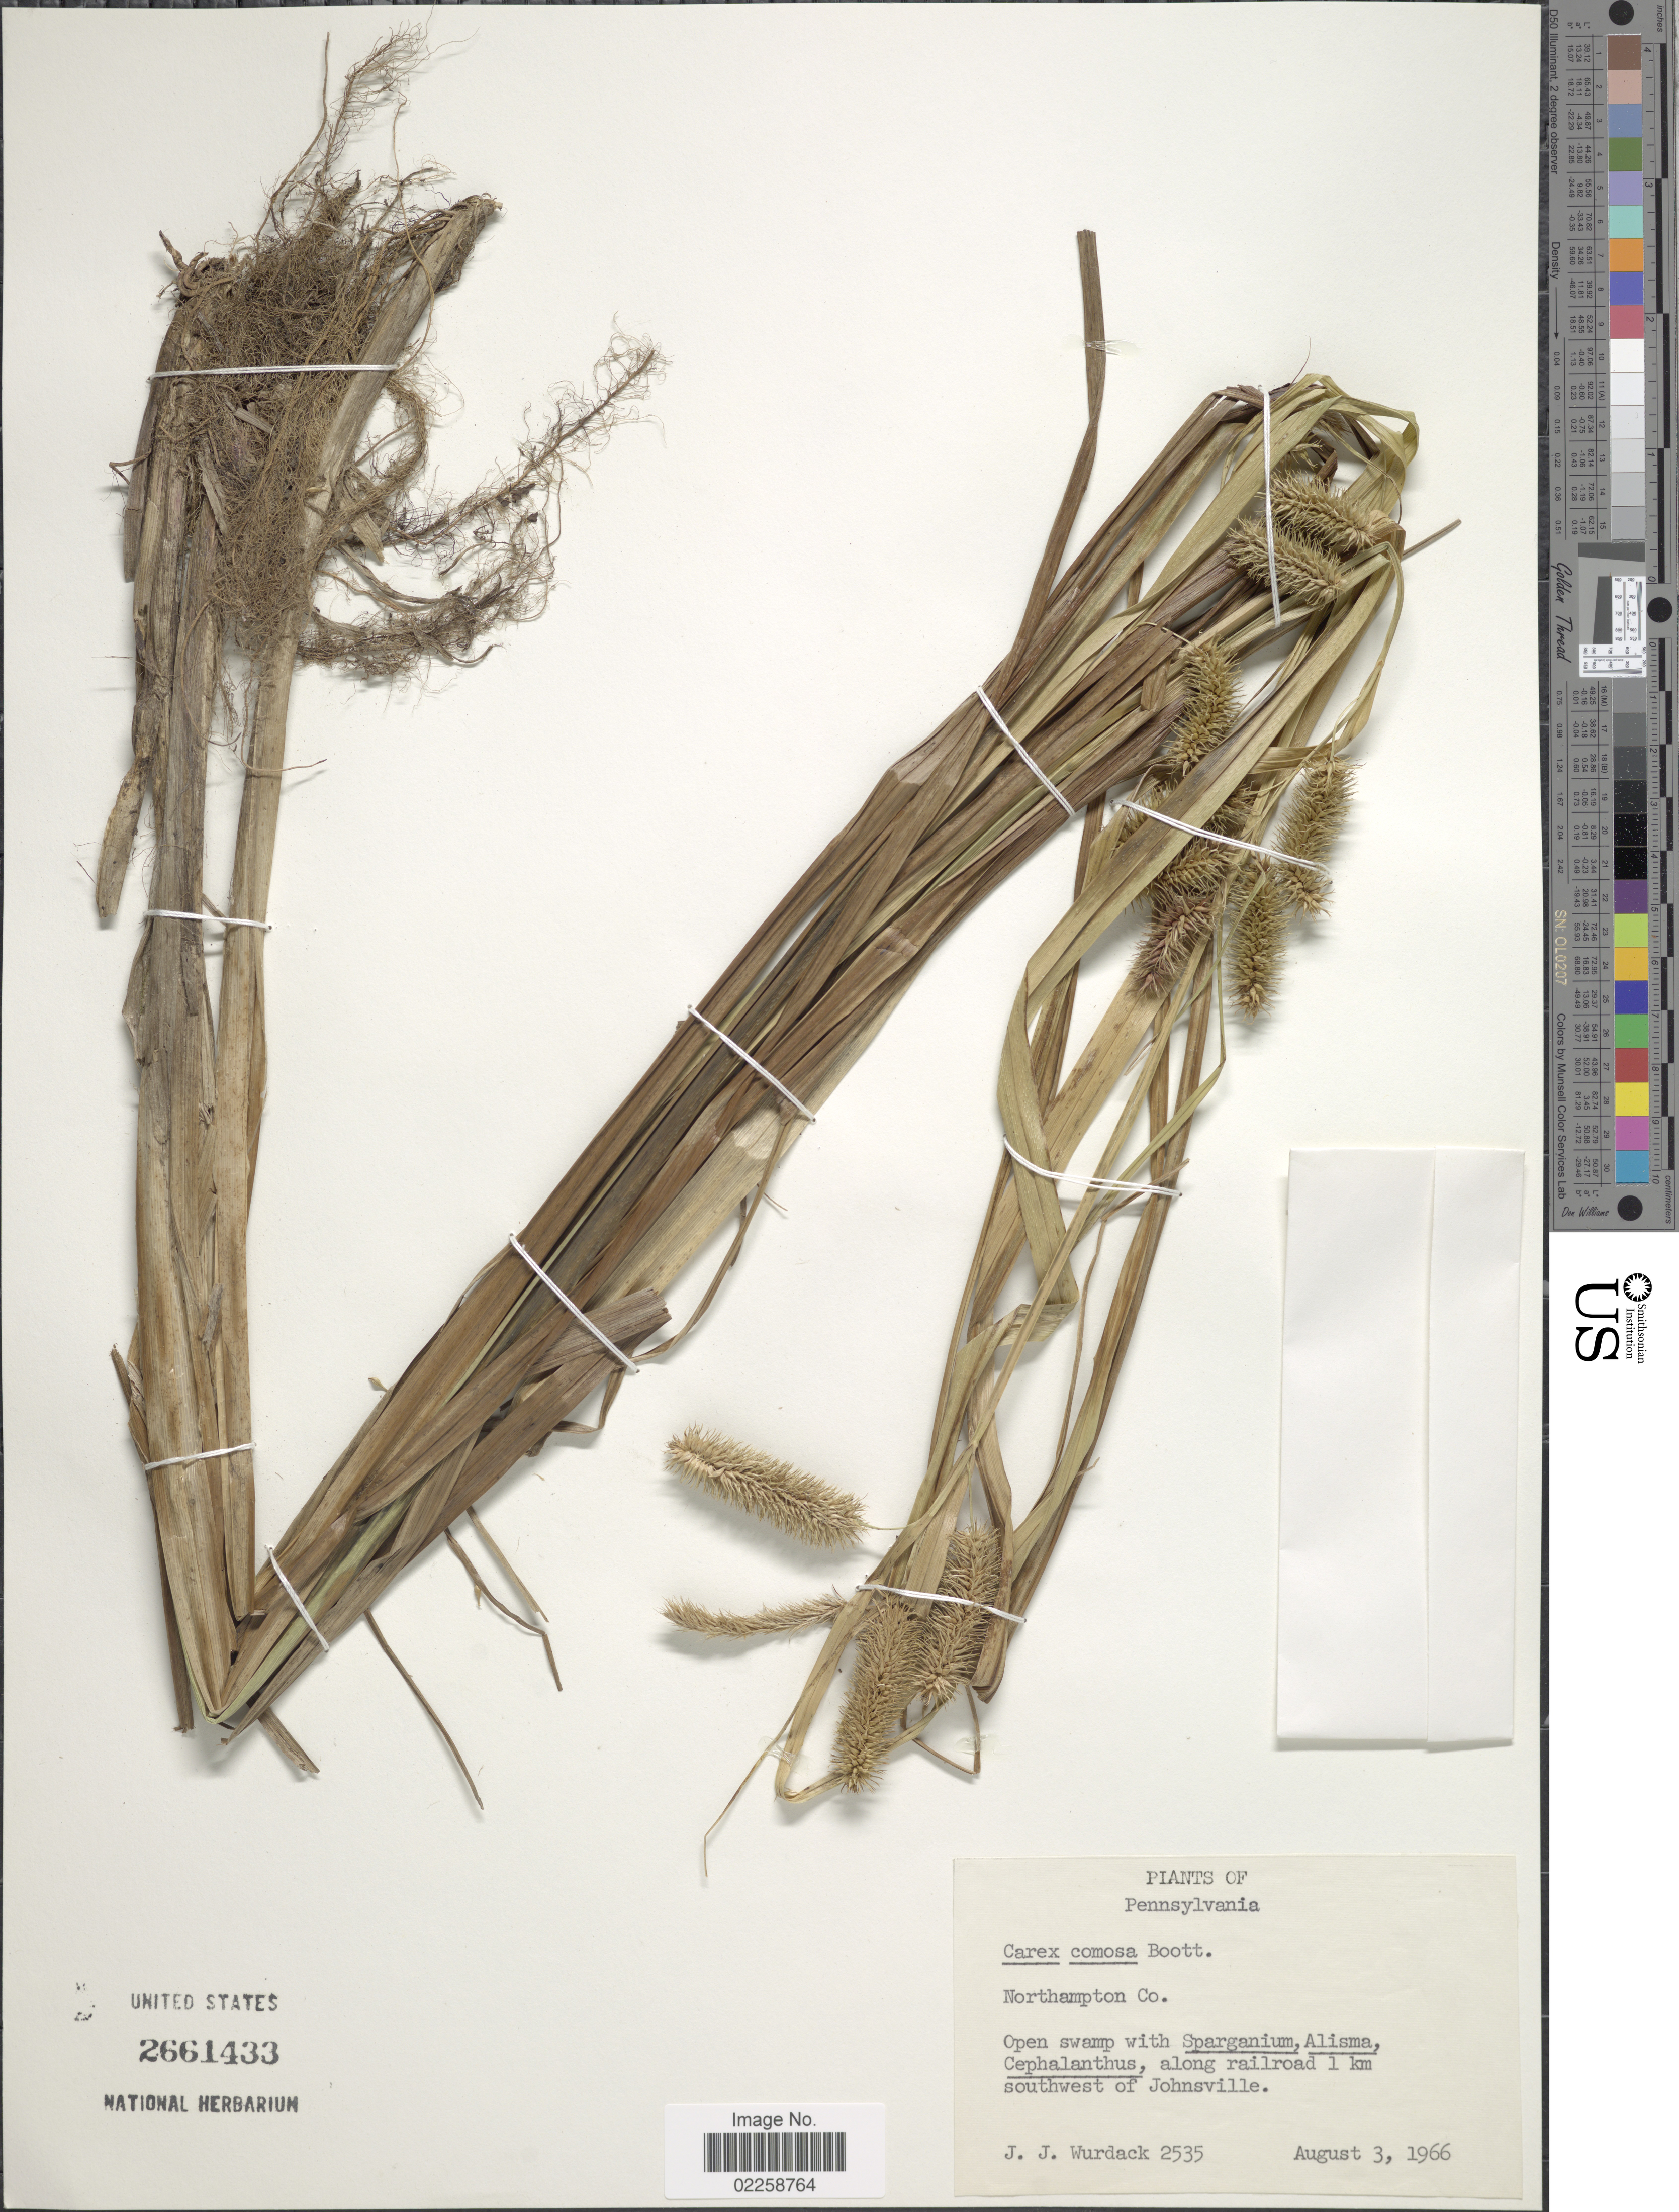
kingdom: Plantae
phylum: Tracheophyta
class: Liliopsida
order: Poales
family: Cyperaceae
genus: Carex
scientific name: Carex comosa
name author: Boott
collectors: J. J. Wurdack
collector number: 2535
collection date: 1966-08-03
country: United States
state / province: Pennsylvania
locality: Northampton Co., along railroad 1 km southwest of Johnsville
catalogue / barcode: US 2661433